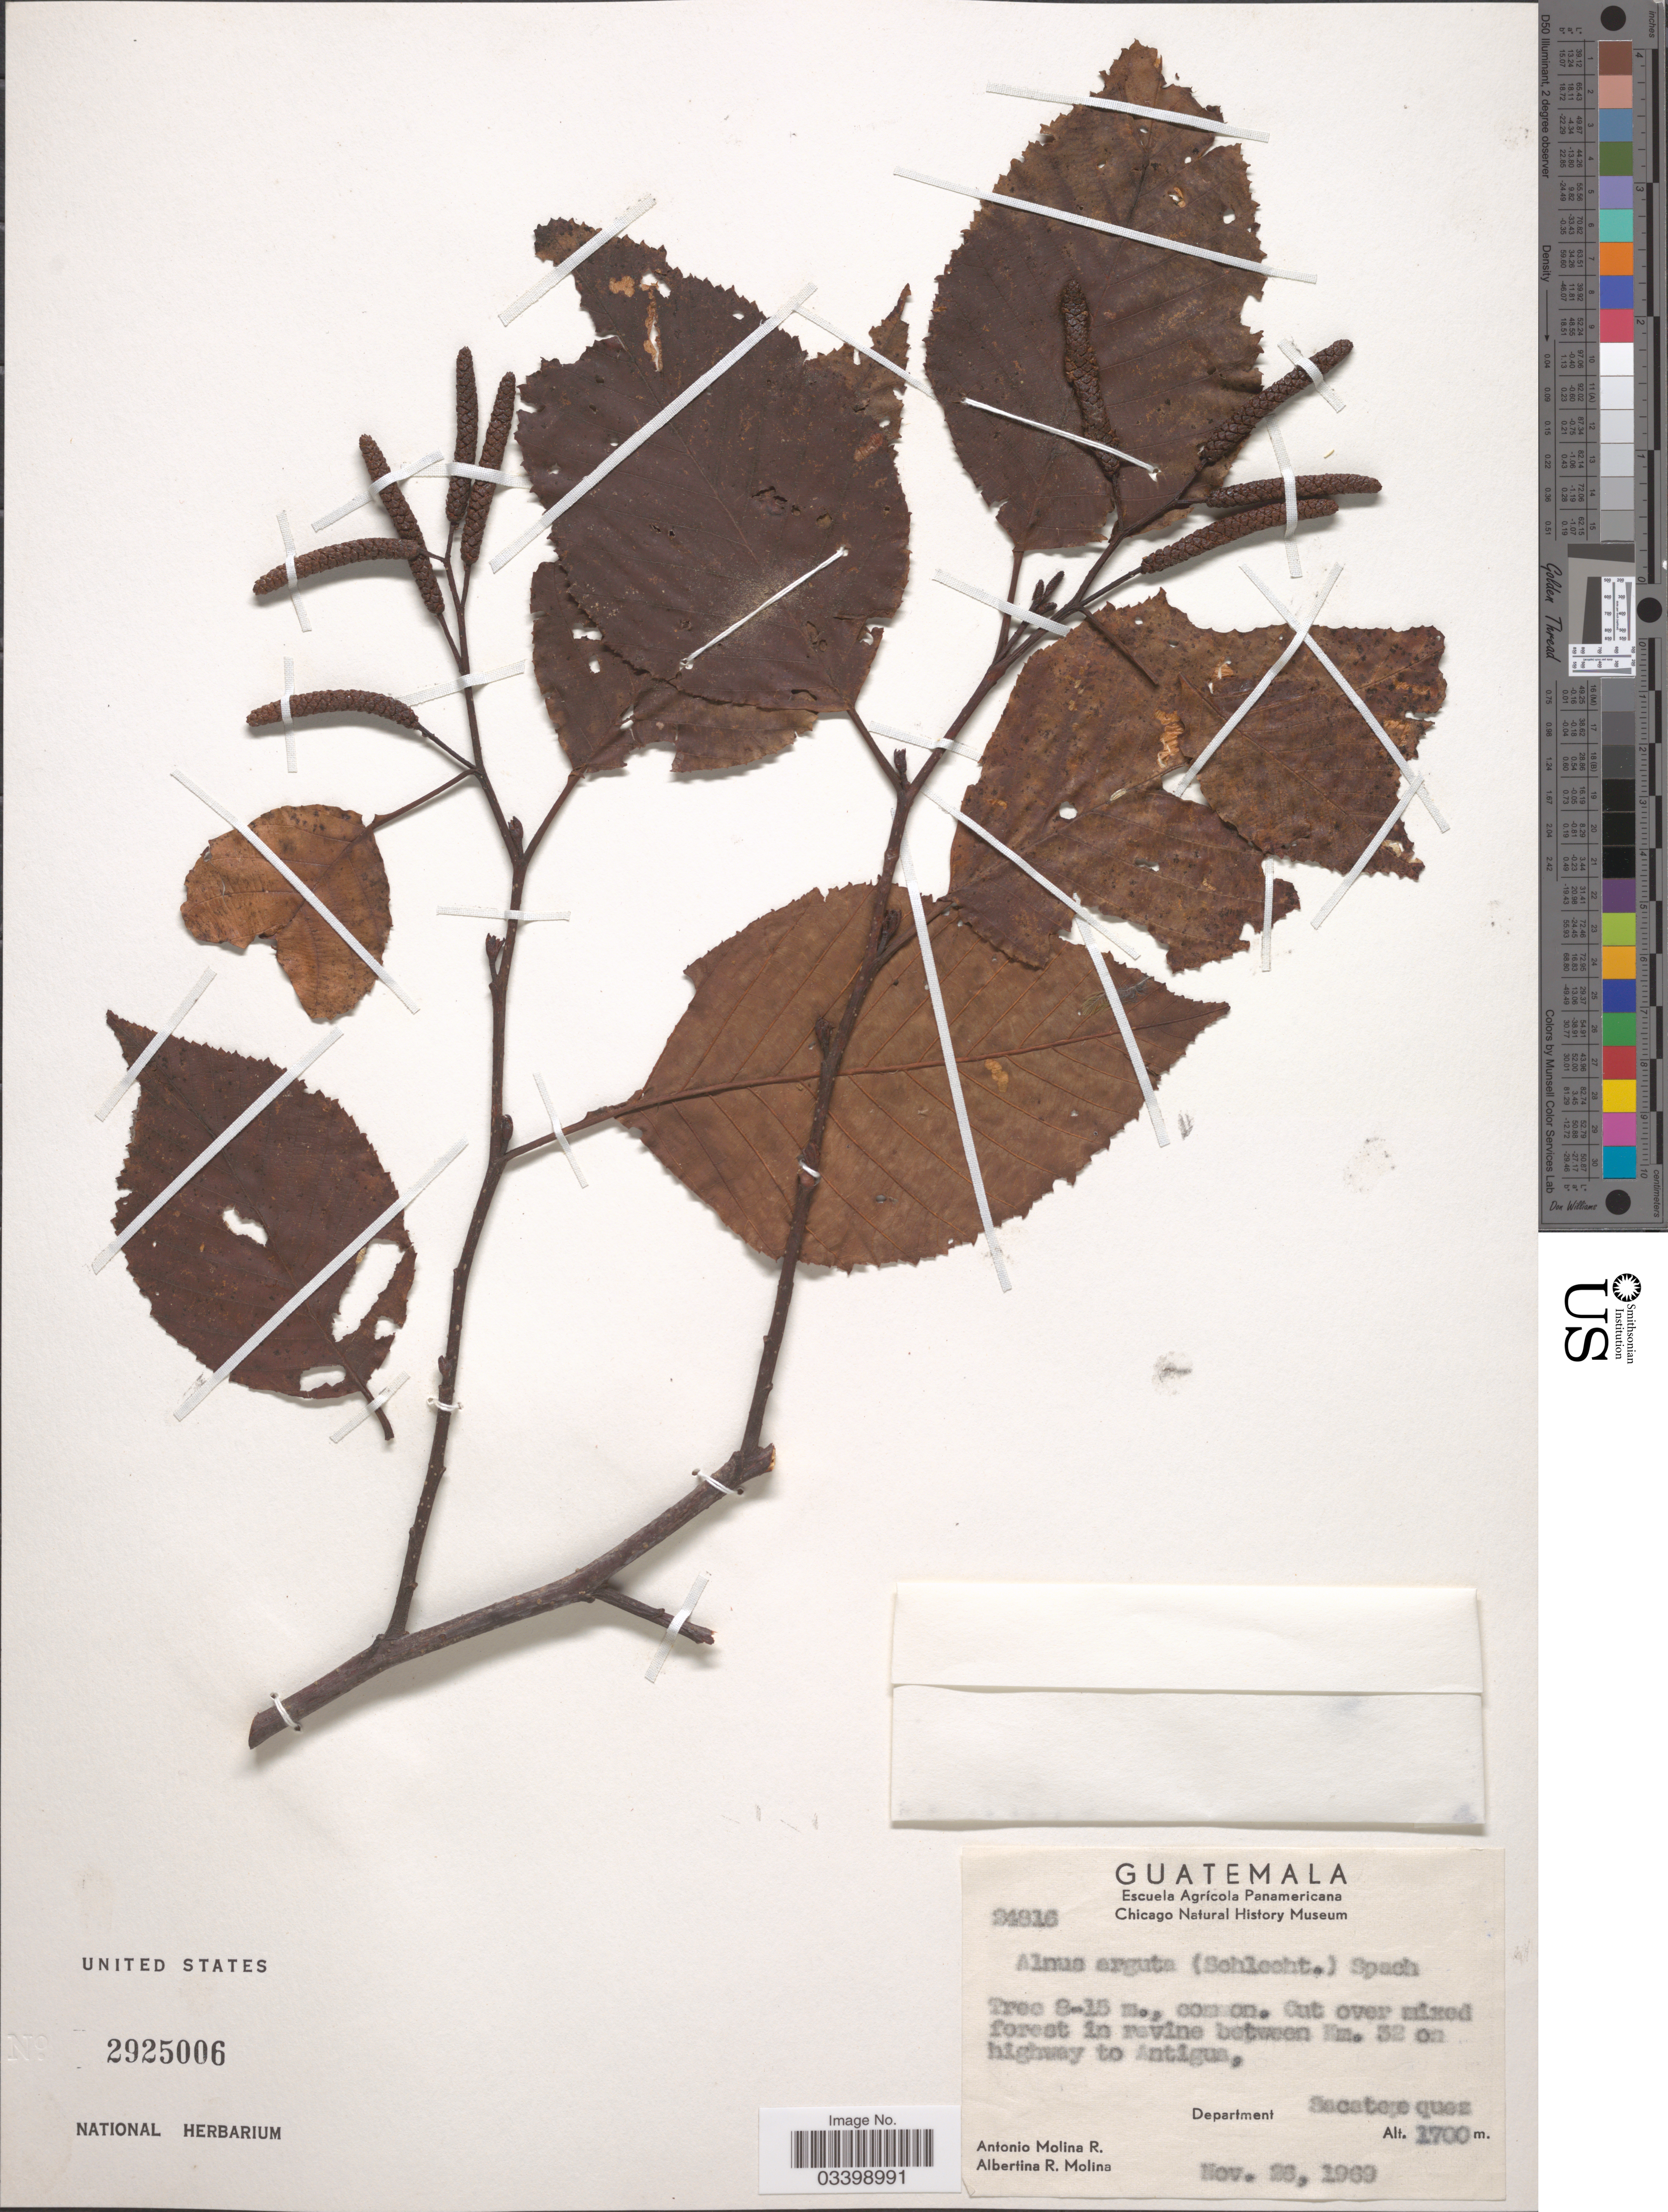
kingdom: Plantae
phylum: Tracheophyta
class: Magnoliopsida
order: Fagales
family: Betulaceae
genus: Alnus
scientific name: Alnus acuminata subsp. arguta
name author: (Schltdl.) Furlow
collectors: A. Molina R. & A. R. Molina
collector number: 24816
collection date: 1969-11-28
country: Guatemala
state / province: Sacatepéquez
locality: Cut over mixed forest in ravine between Km. 32 on highway to Antigua, Department Sacatepequez.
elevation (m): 1700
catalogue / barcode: US 2925006